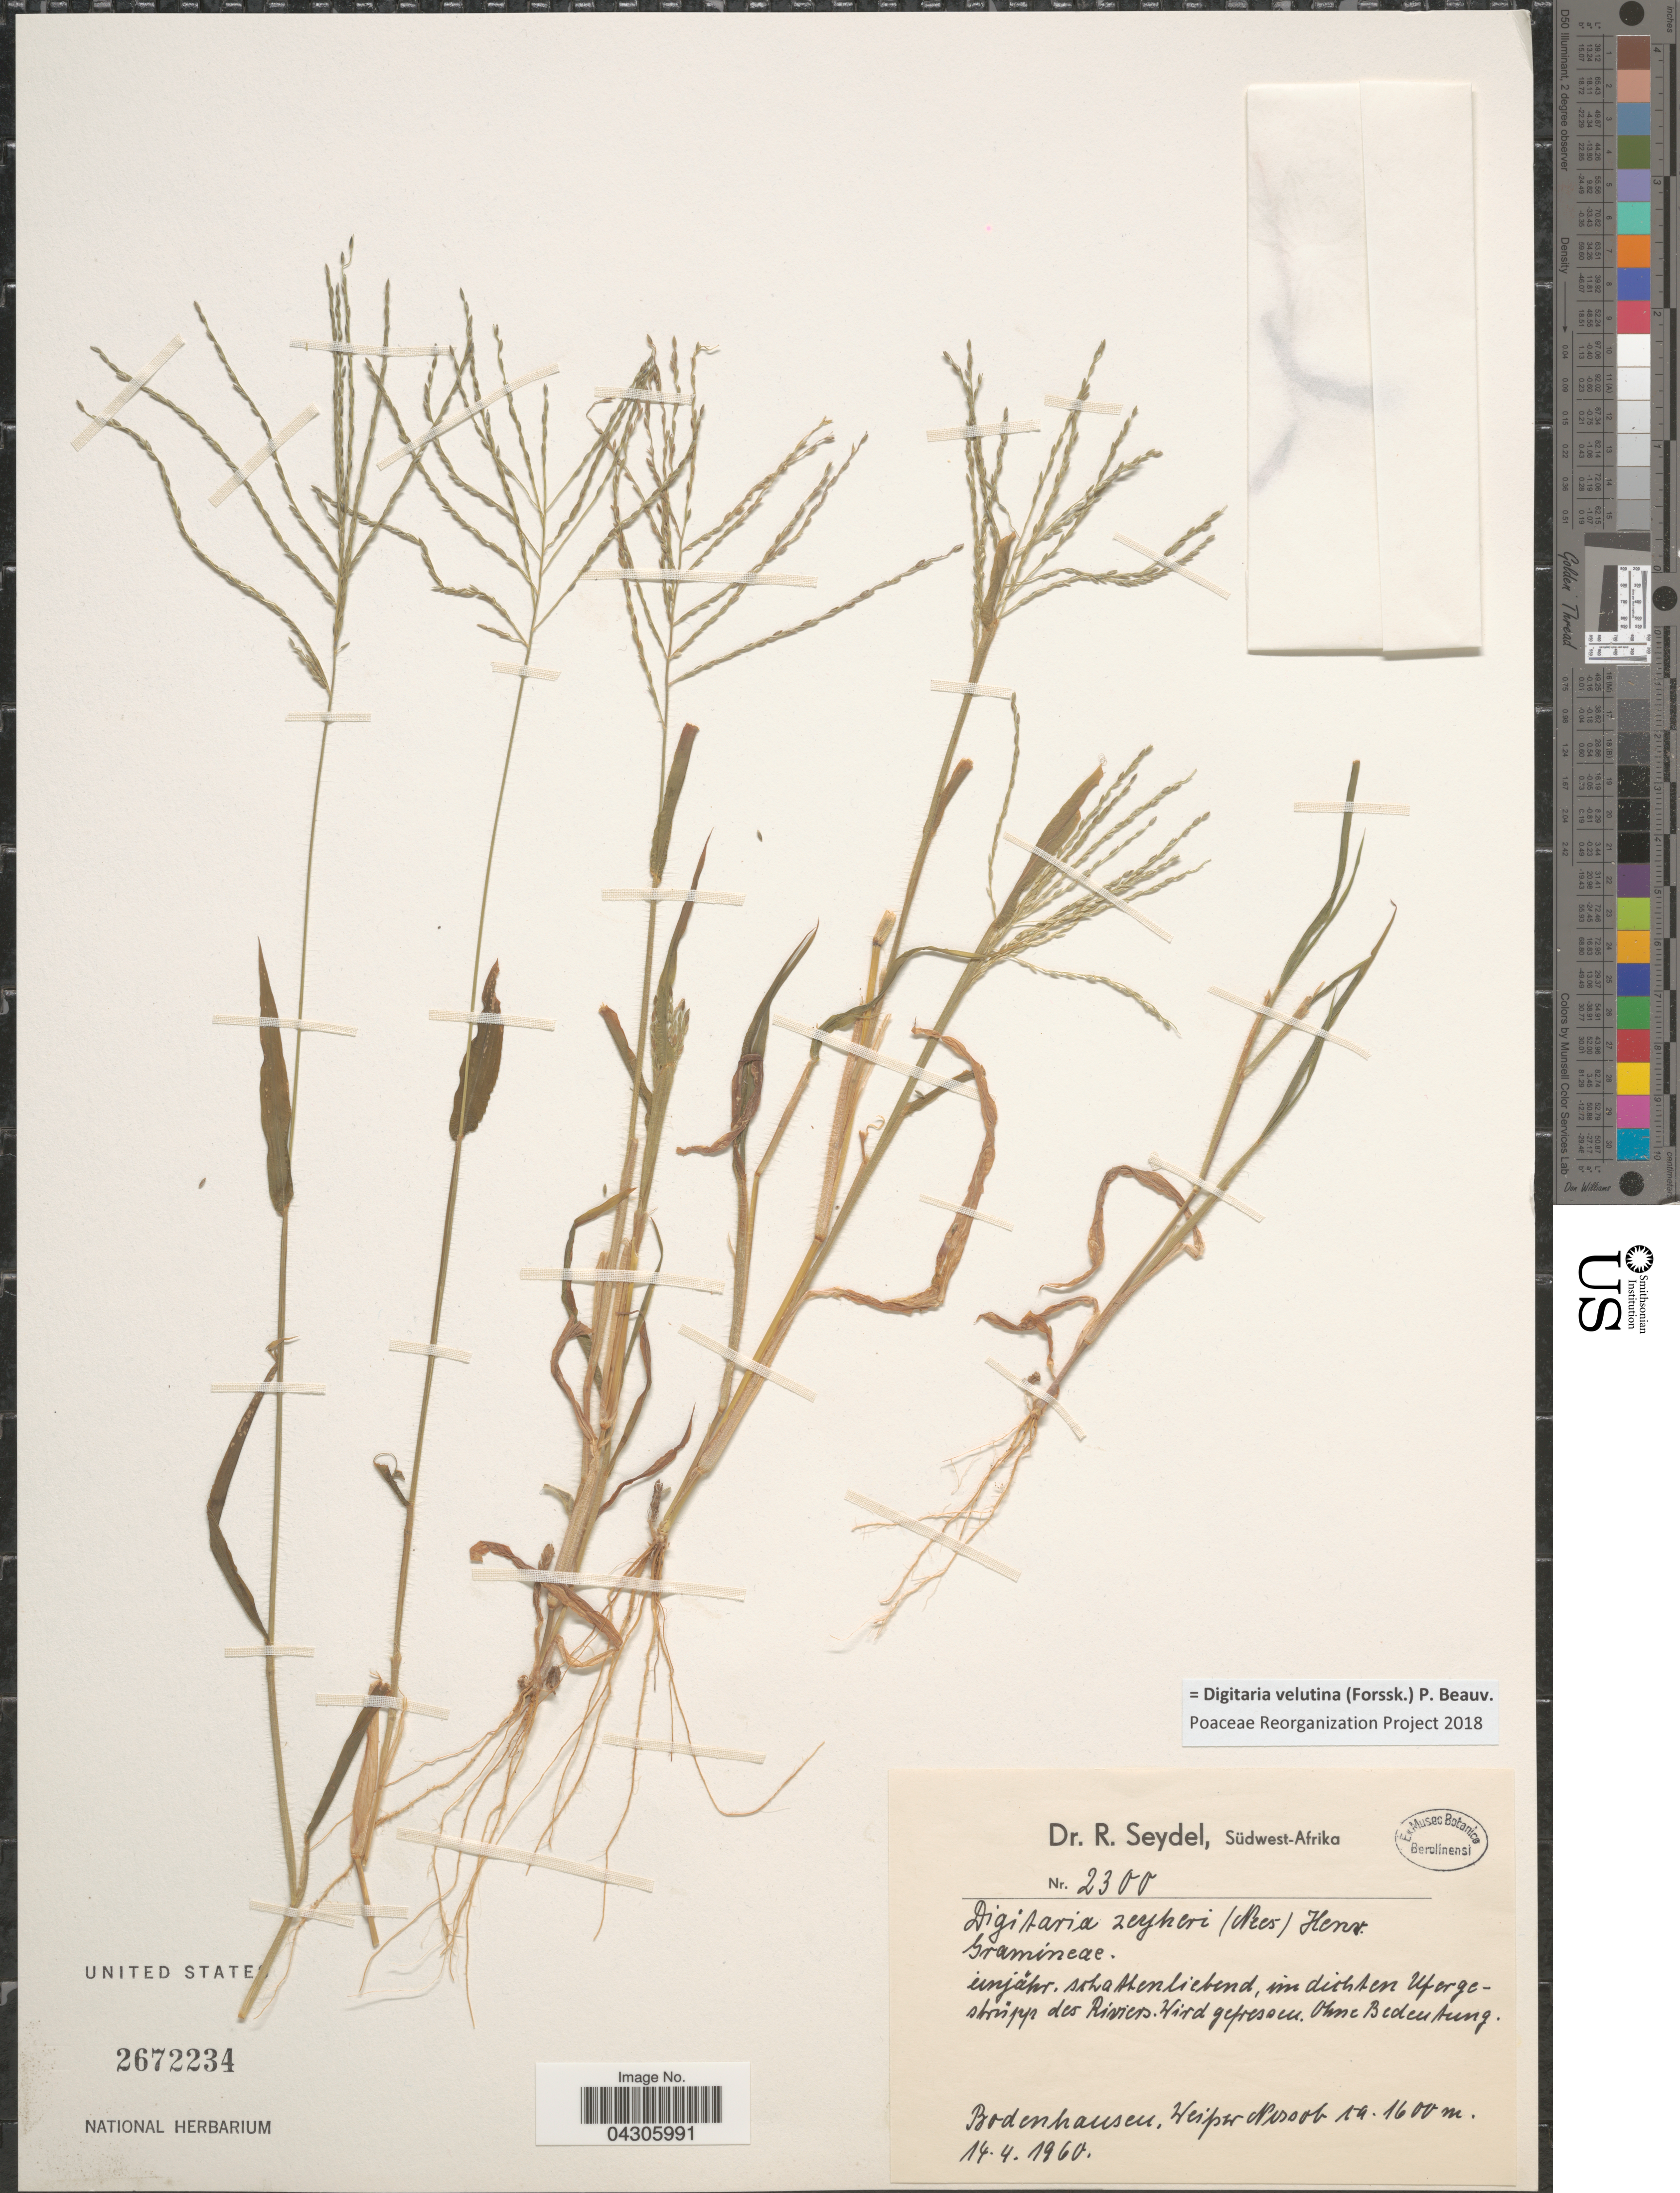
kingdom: Plantae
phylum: Tracheophyta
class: Liliopsida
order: Poales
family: Poaceae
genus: Digitaria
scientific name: Digitaria velutina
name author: (Forssk.) P. Beauv.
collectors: R. Seydel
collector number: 2300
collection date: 1960-04-14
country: Namibia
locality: Bodenhausen, Weiper Nisoob. [interpreted]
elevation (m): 1600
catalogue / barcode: US 2672234